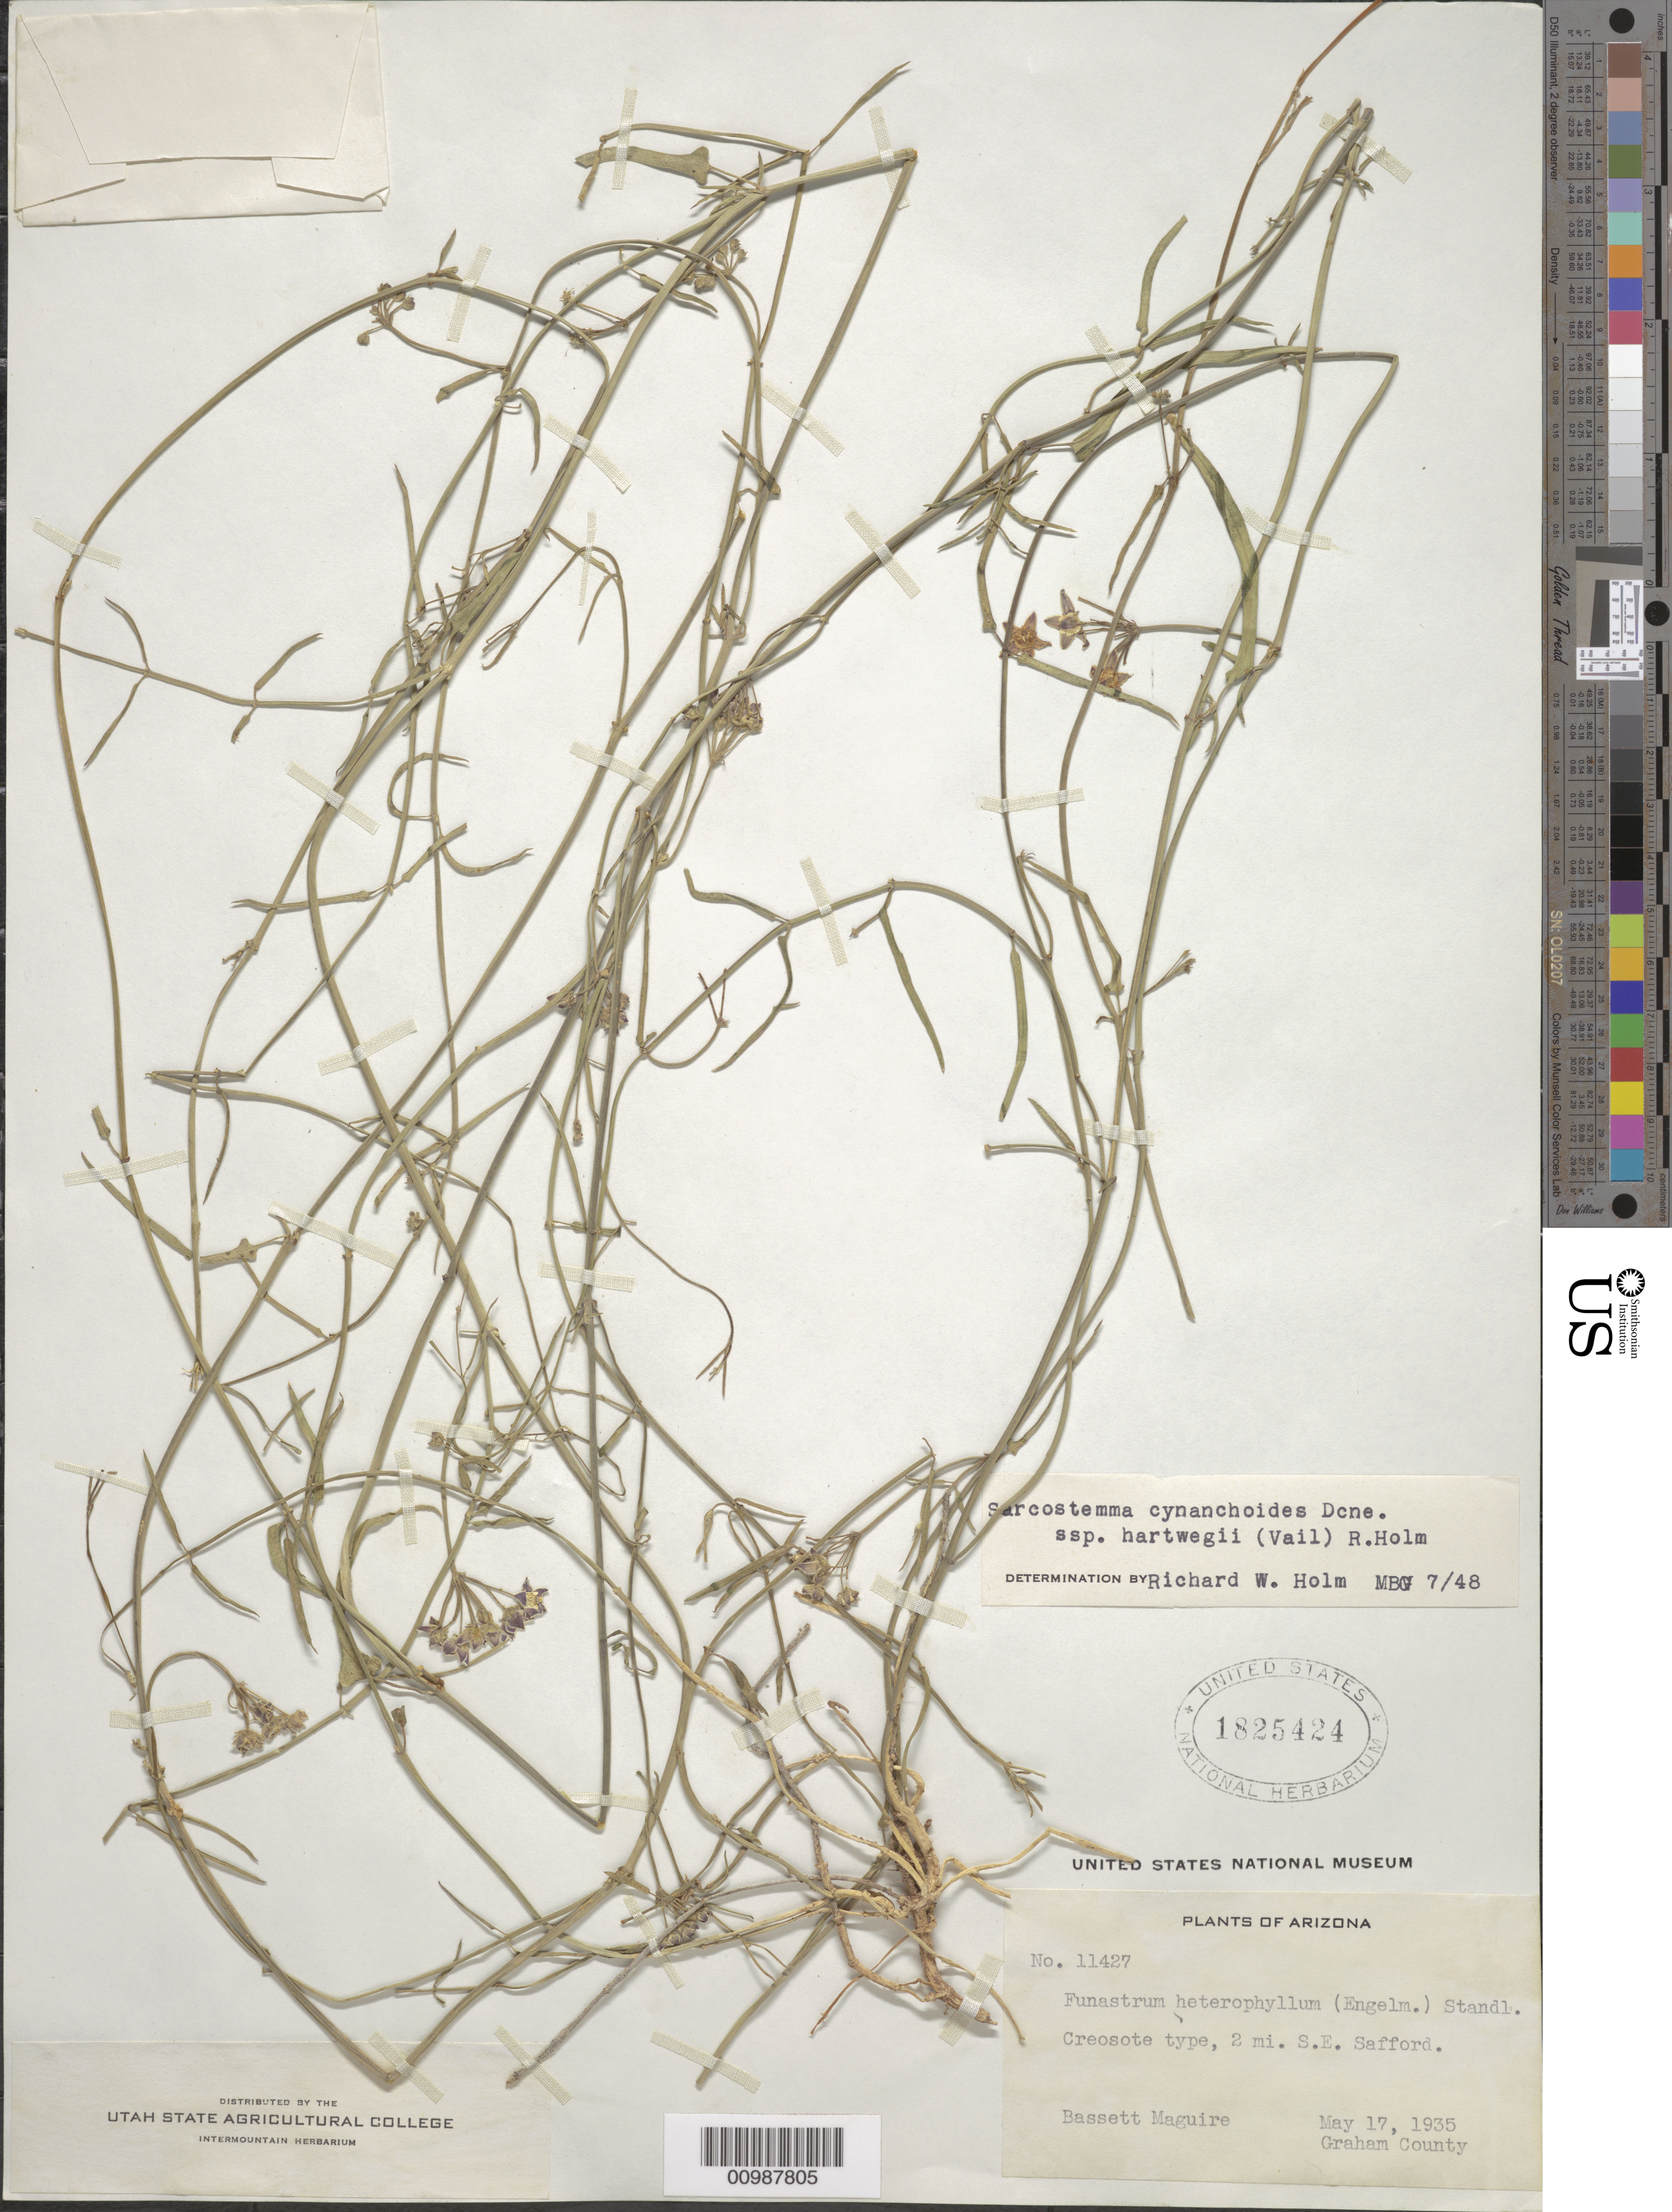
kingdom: Plantae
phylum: Tracheophyta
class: Magnoliopsida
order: Gentianales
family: Apocynaceae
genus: Sarcostemma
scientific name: Sarcostemma cynanchoides subsp. hartwegii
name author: (Vail) R.W. Holm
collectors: B. Maguire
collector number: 11427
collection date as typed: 17 May 1935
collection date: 1935-05-17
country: United States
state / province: Arizona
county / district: Graham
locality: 2 miles SE Safford.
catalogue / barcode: US 1825424